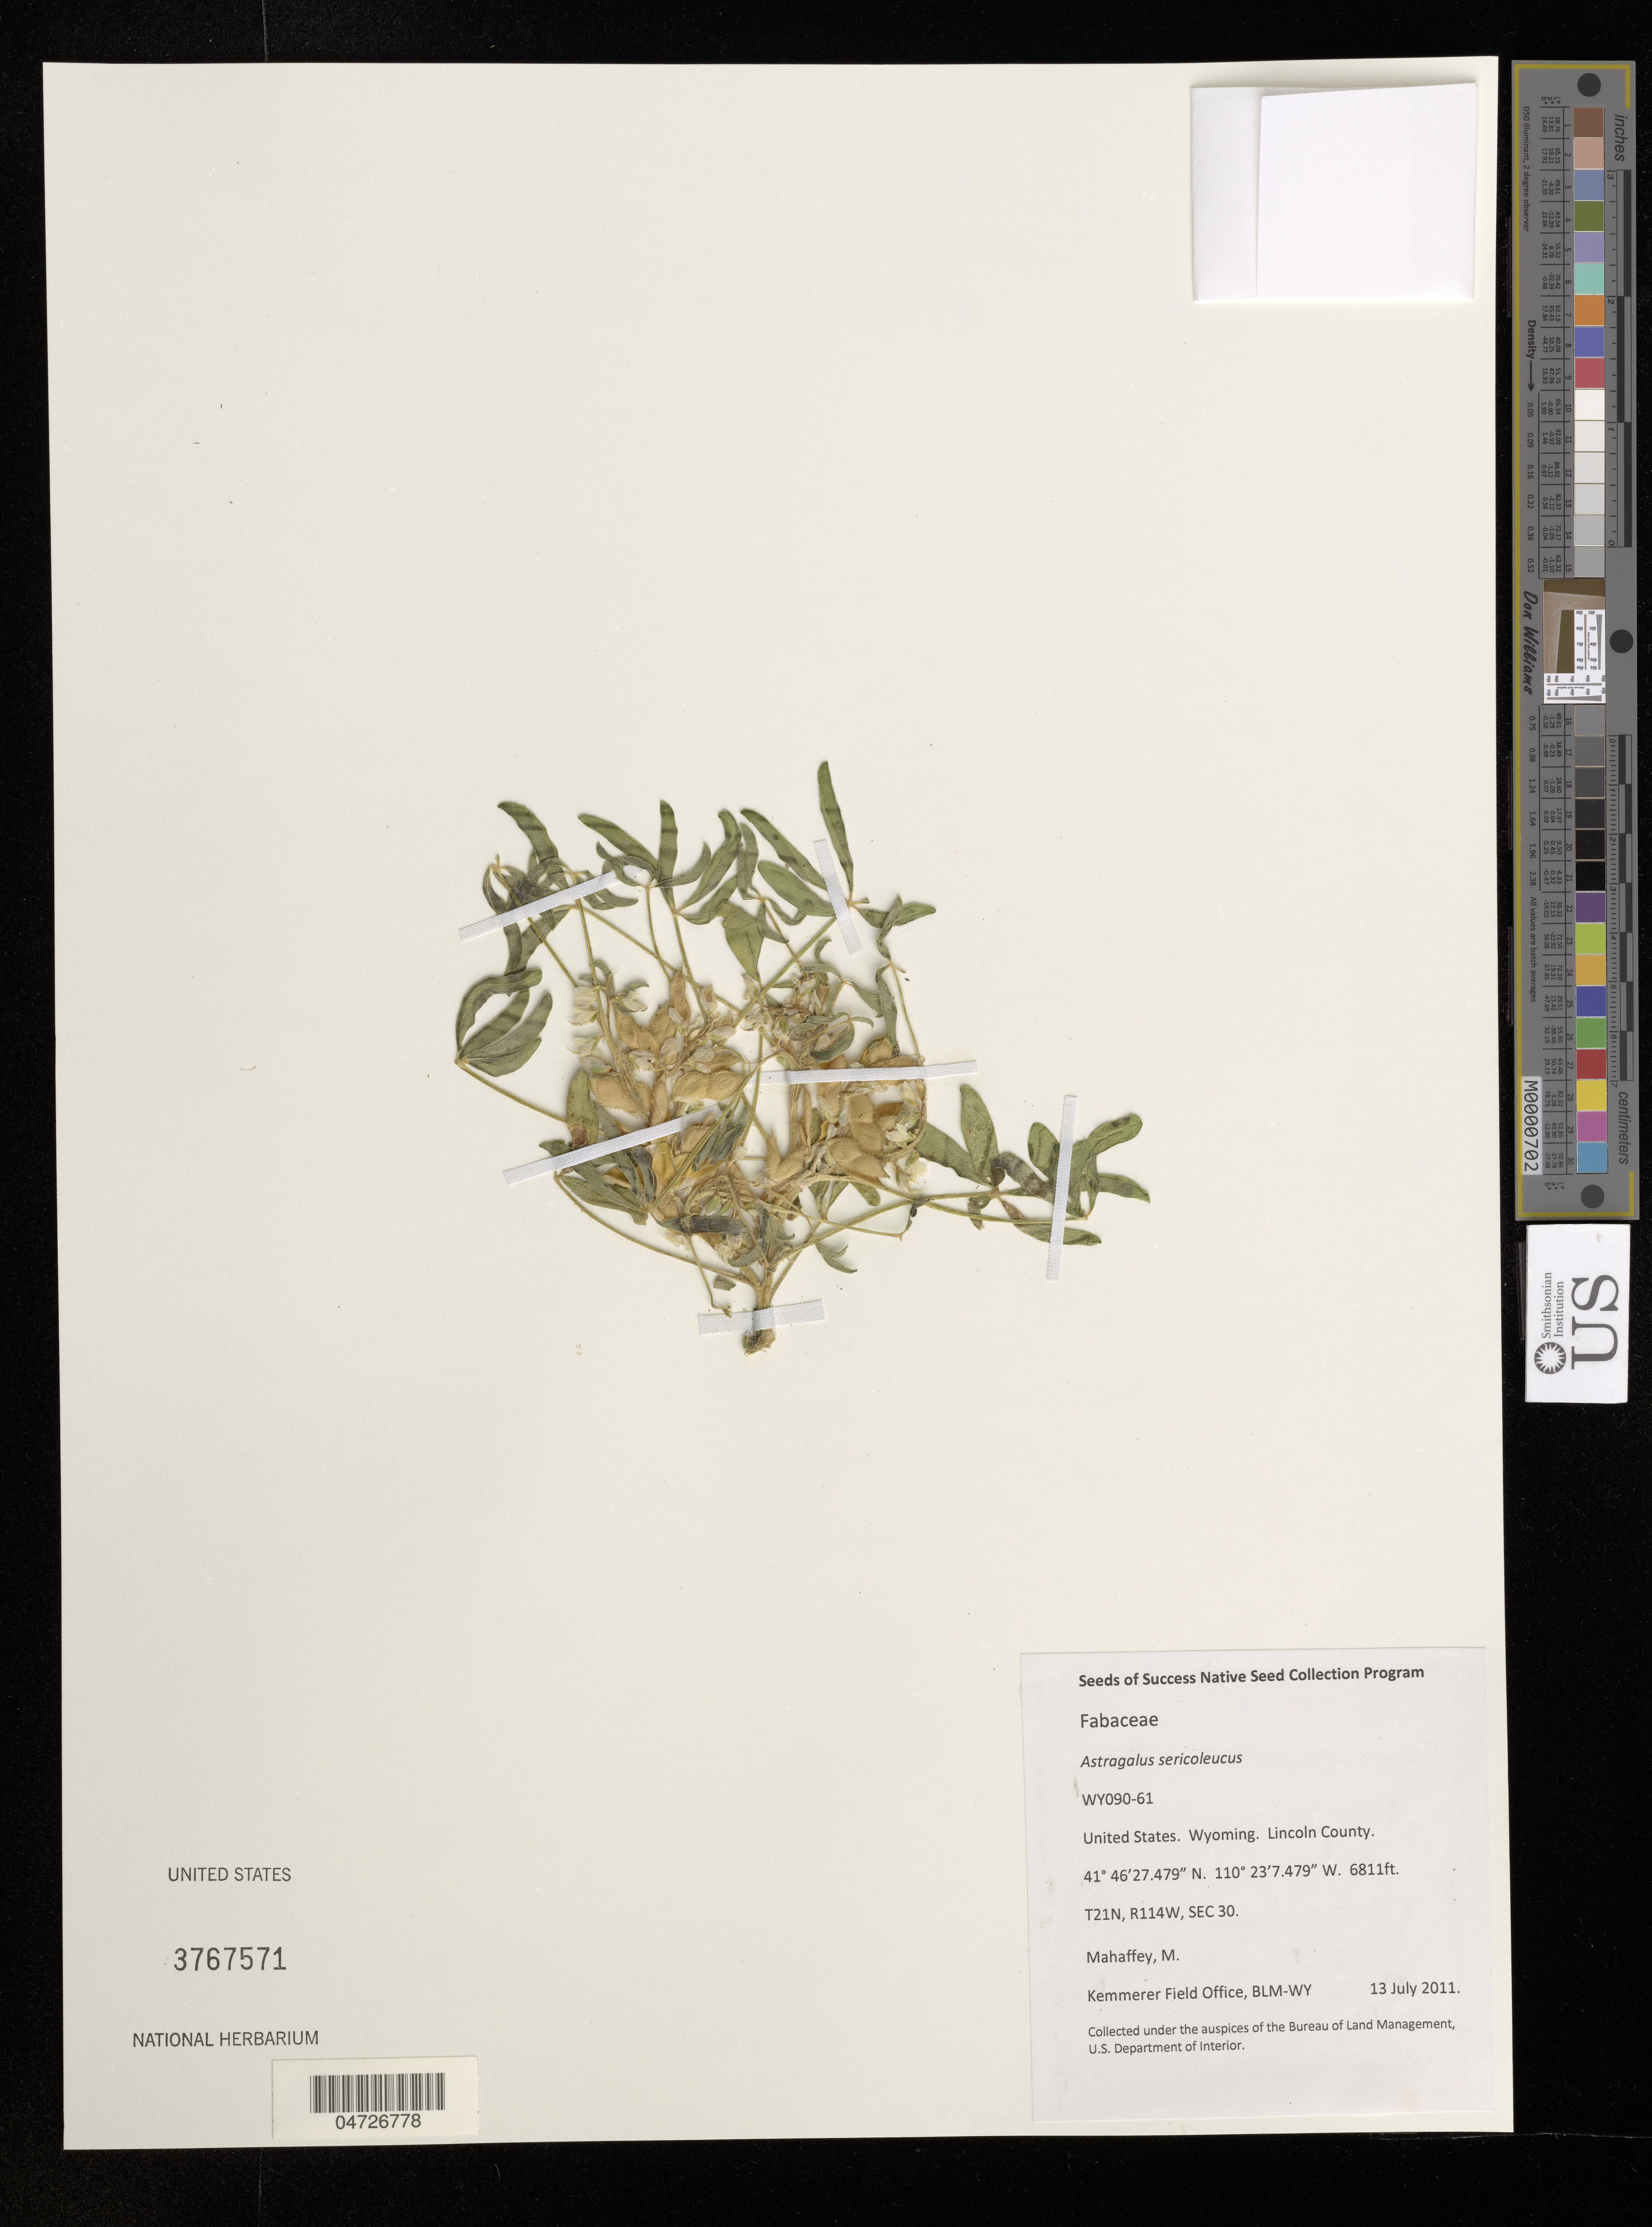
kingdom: Plantae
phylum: Tracheophyta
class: Magnoliopsida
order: Fabales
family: Fabaceae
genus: Astragalus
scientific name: Astragalus sericoleucus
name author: A. Gray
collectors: M. Mahaffey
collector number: WY090-61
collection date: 2011-07-13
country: United States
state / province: Wyoming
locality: Lincoln County.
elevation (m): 2076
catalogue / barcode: US 3767571